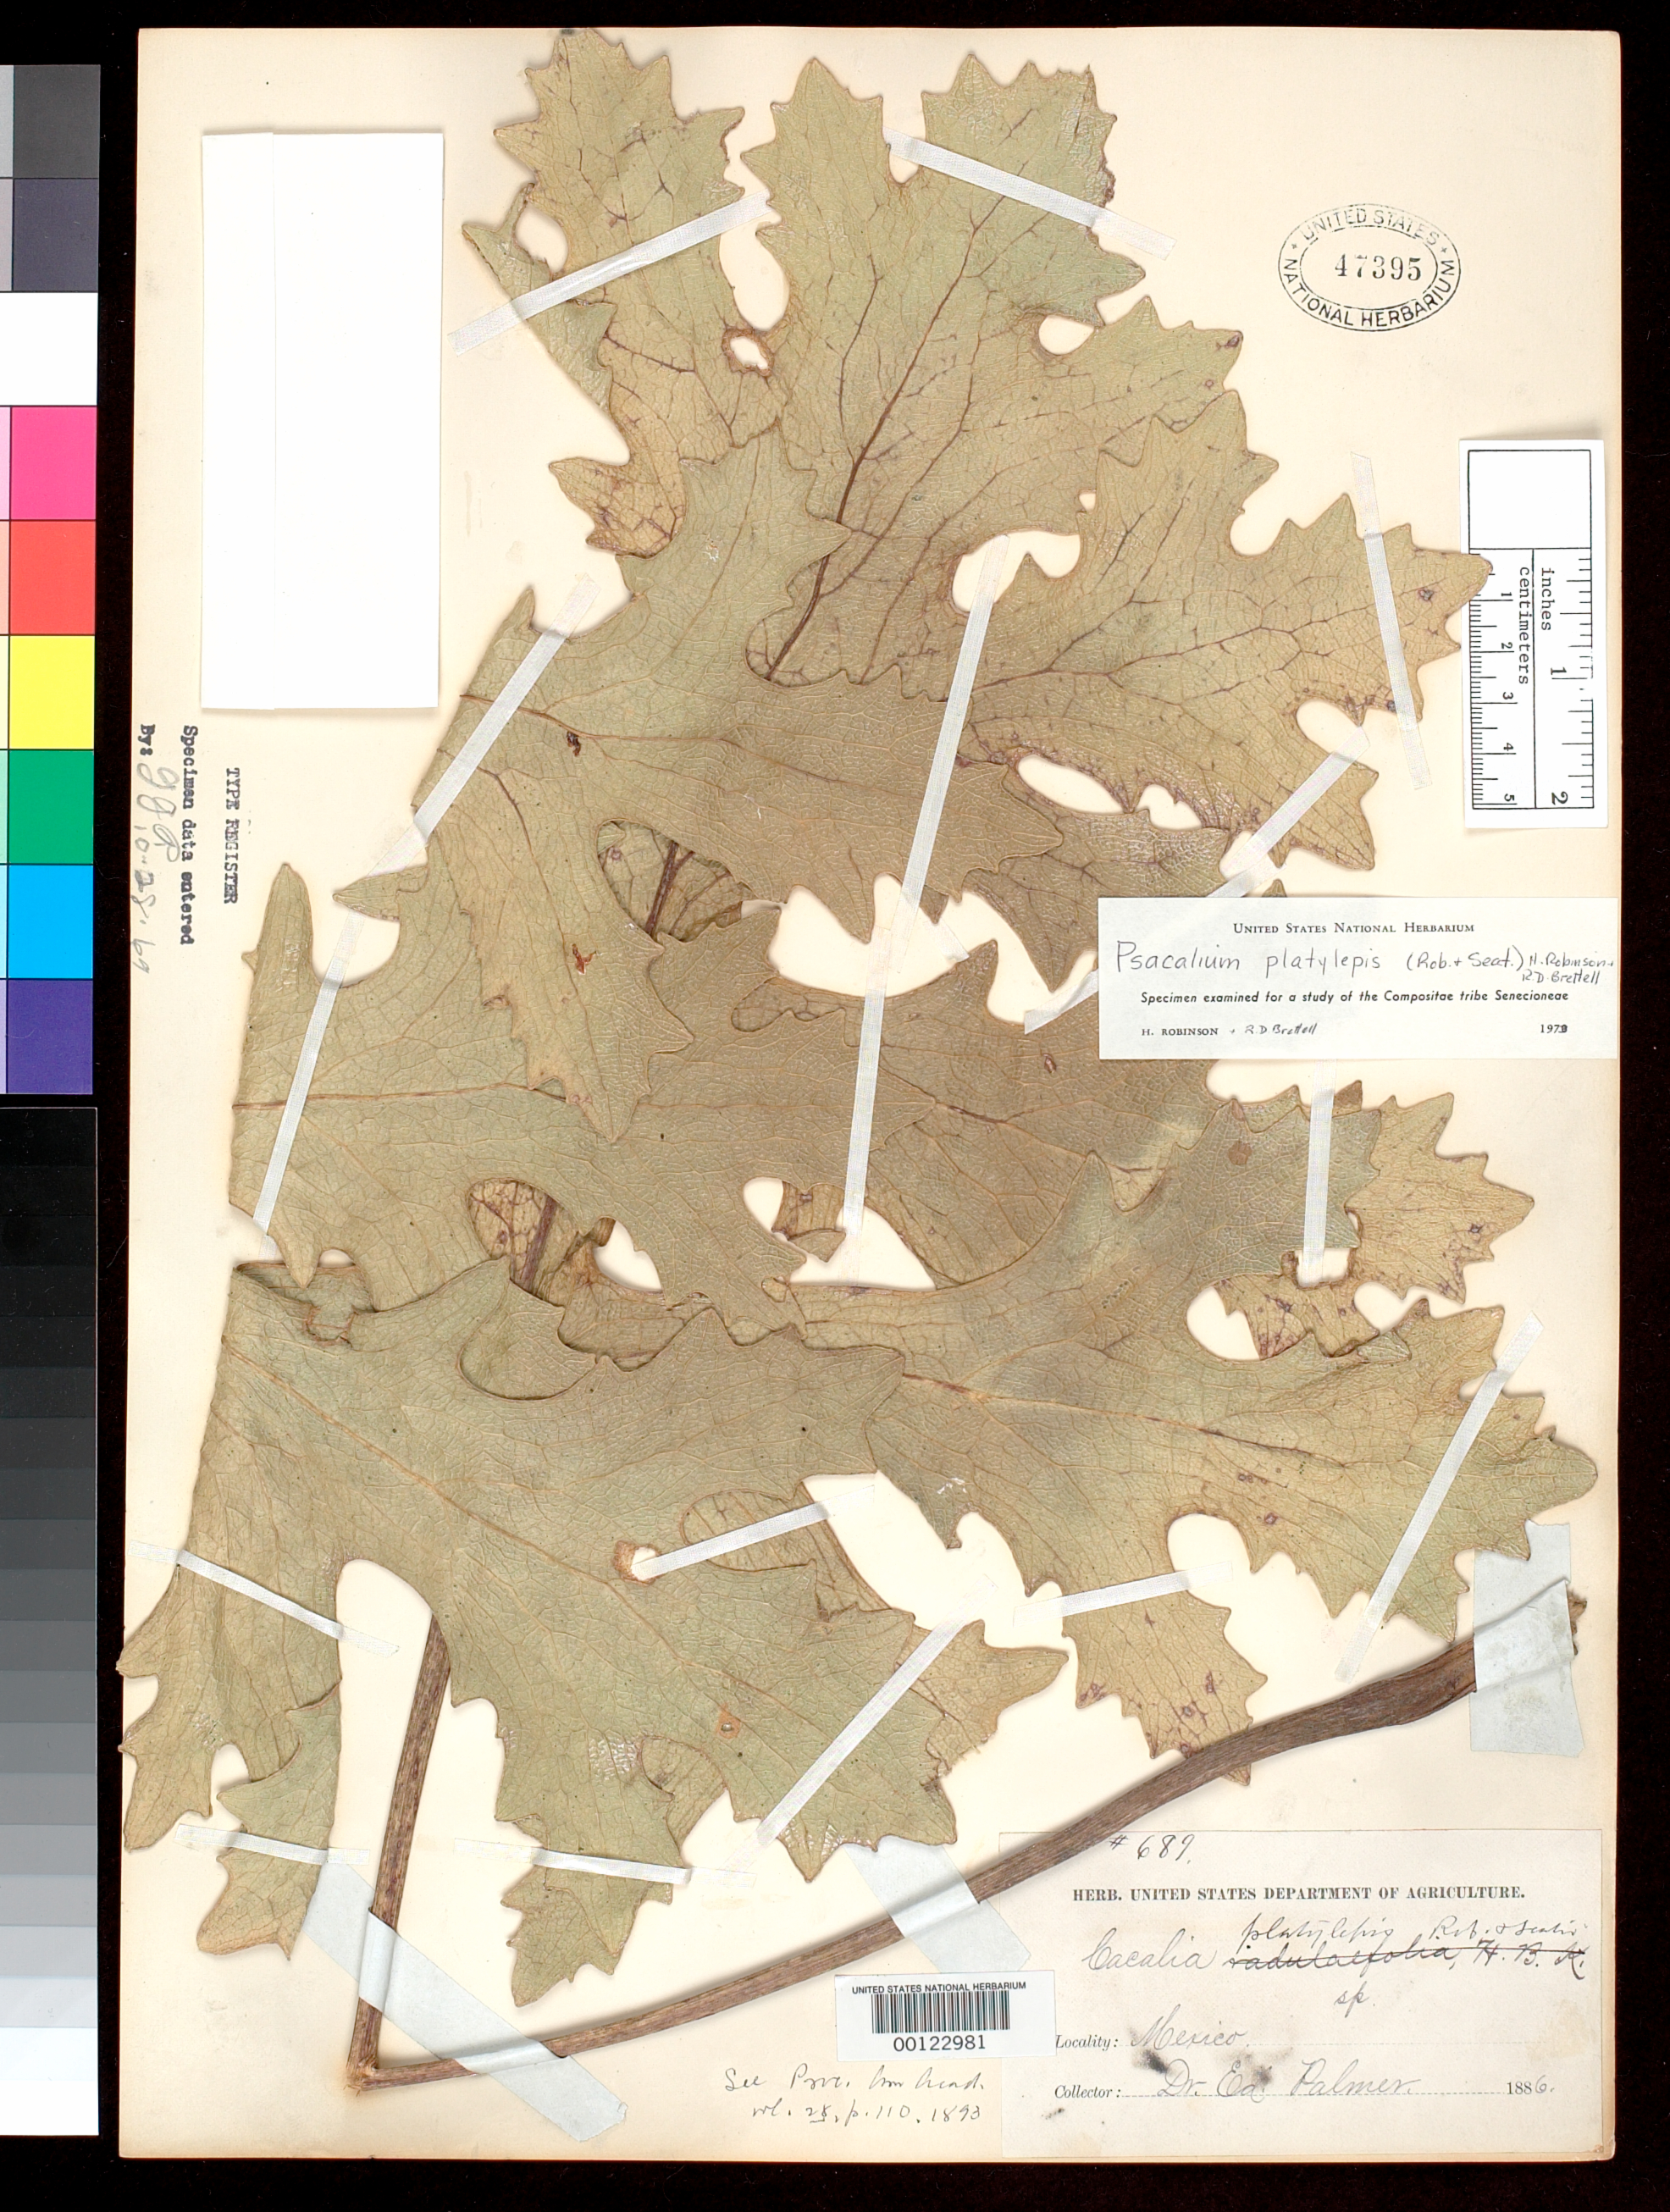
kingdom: Plantae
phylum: Tracheophyta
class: Magnoliopsida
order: Asterales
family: Asteraceae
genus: Cacalia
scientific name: Cacalia platylepis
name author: B.L. Rob. & Seaton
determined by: Brettell, R. D.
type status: Isolectotype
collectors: E. Palmer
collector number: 689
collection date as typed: Jun 1886 to -- Oct 1886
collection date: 1886-06/1886-10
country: Mexico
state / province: Jalisco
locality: Río Blanco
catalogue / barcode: US 47395